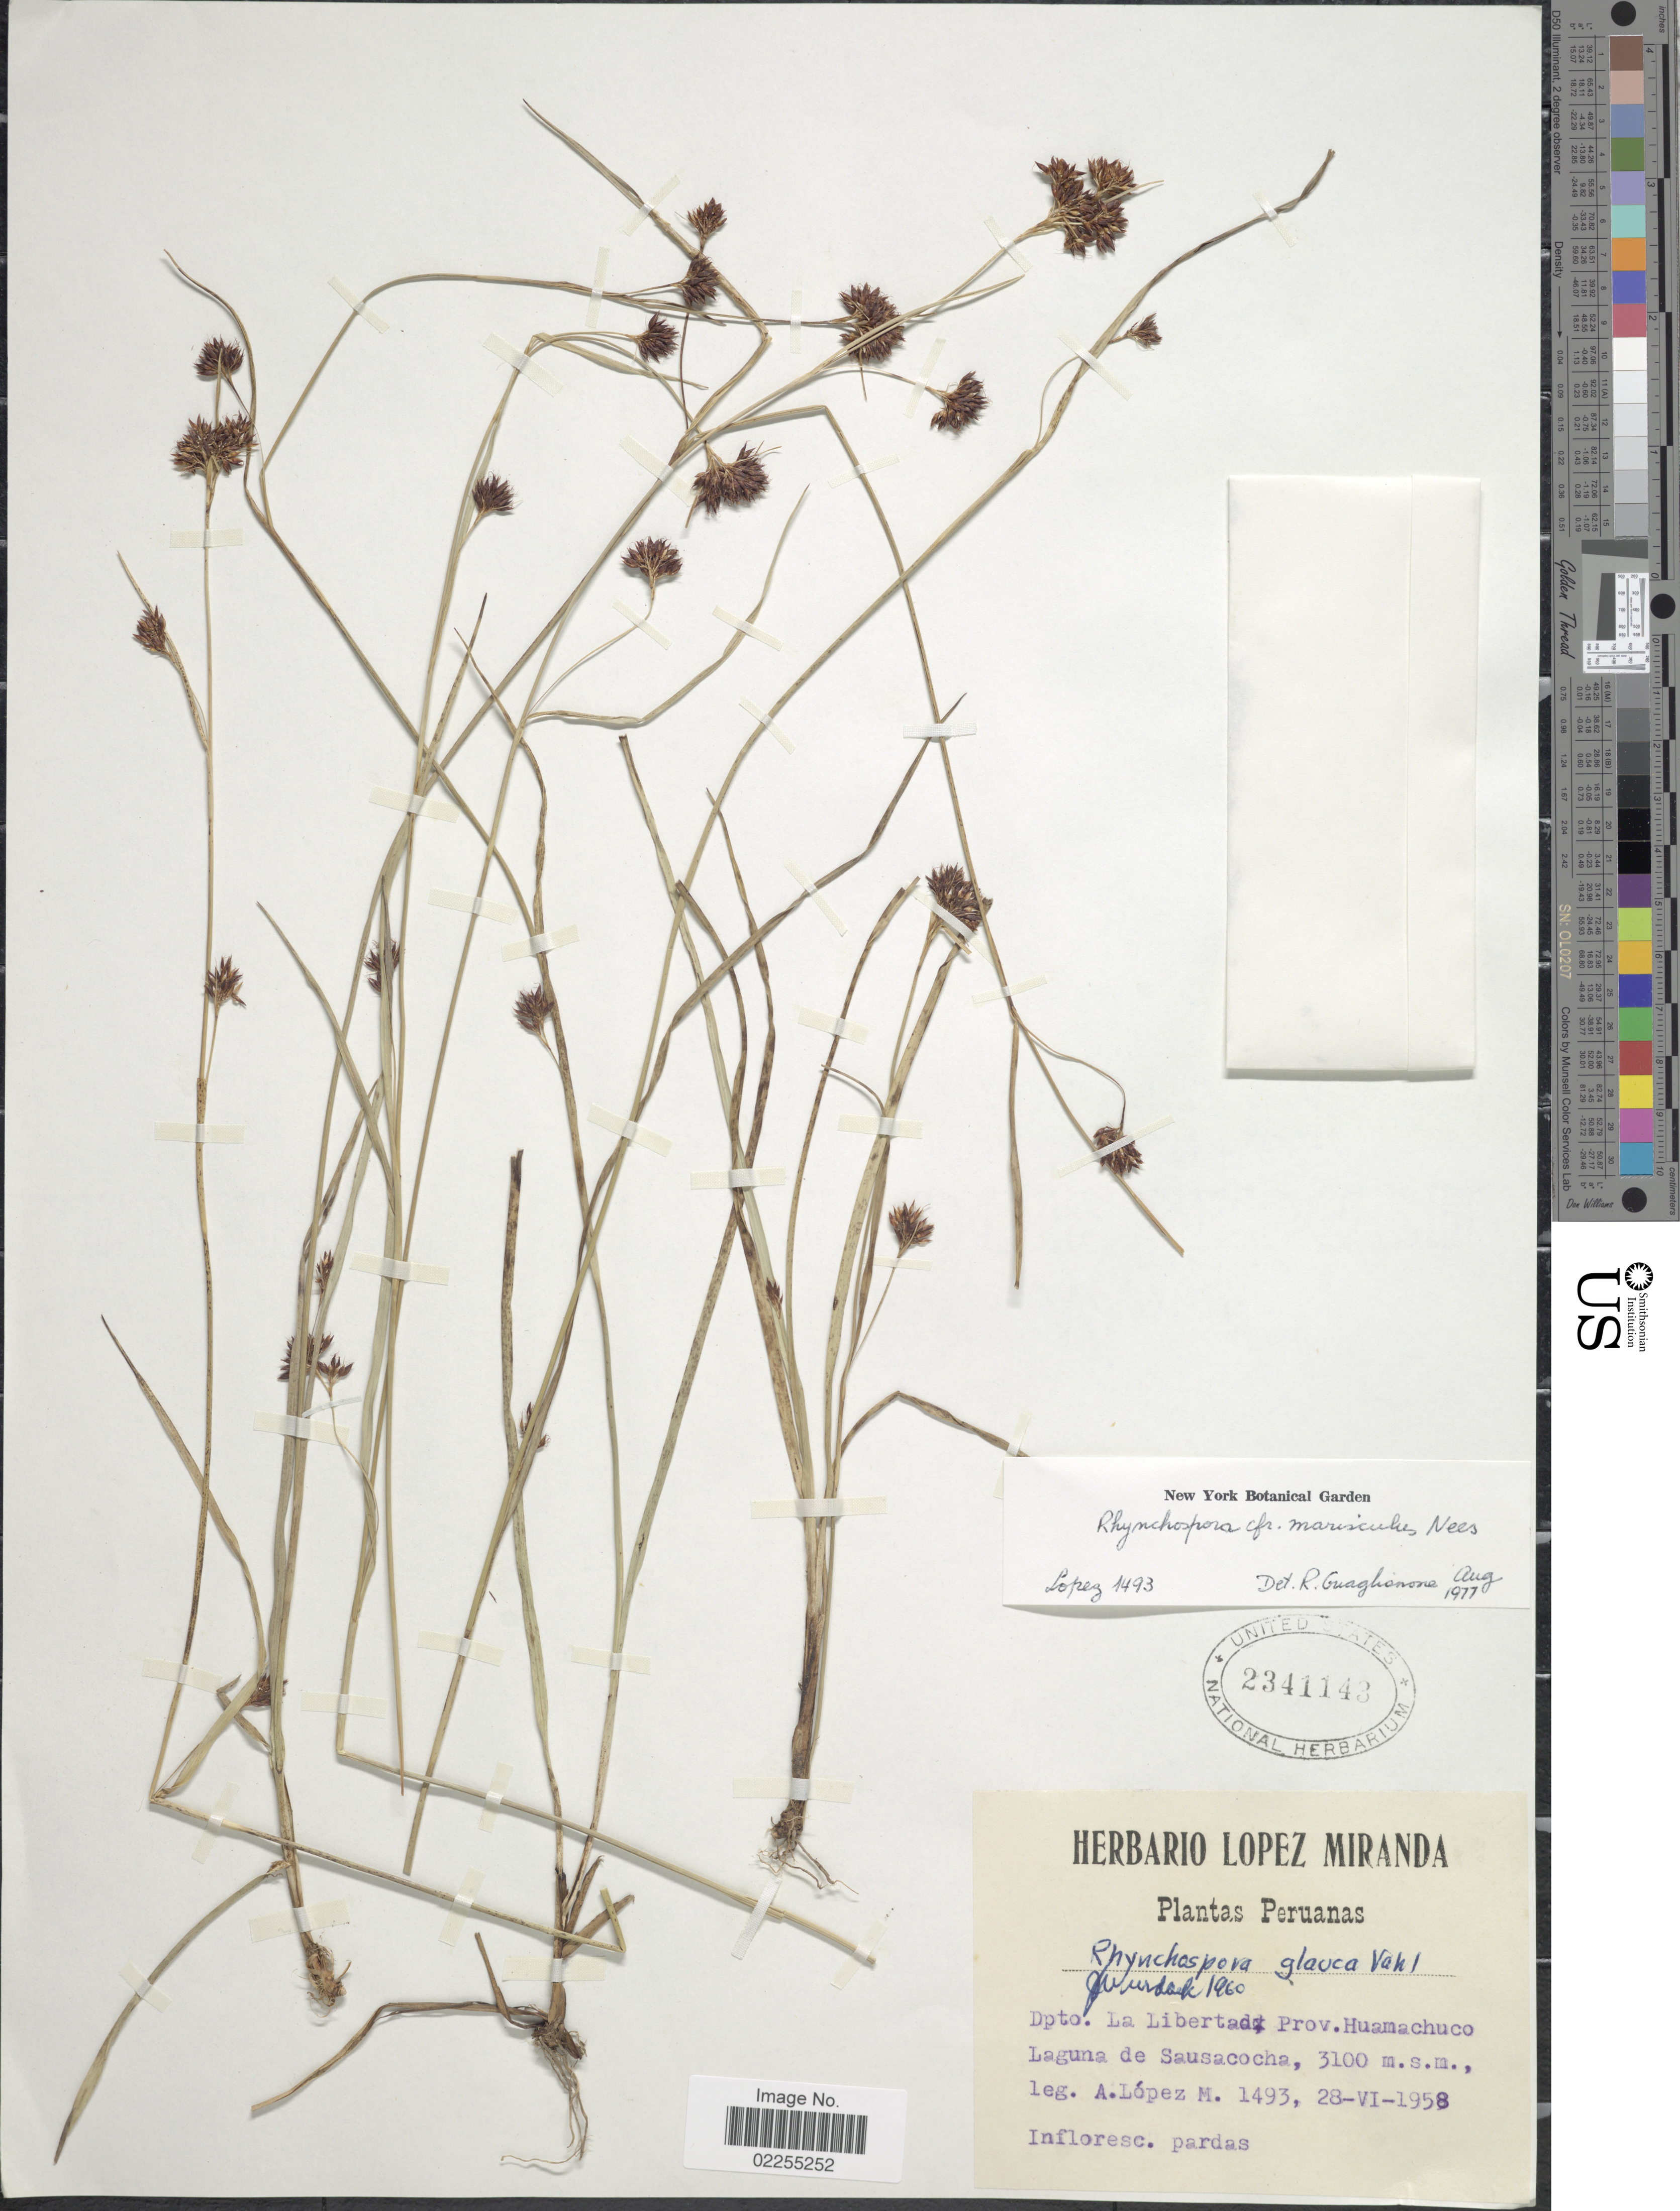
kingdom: Plantae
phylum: Tracheophyta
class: Liliopsida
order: Poales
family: Cyperaceae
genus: Rhynchospora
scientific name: Rhynchospora polyantha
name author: Steud.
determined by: Weber, P., (ICN), Universidade Federal do Rio Grande do Sul (BRAZIL)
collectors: A. López M.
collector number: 1493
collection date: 1958-06-28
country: Peru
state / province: La Libertad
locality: Dpto. La Libertad, Prov. Huamachuco. Laguna de Sausacocha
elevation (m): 3100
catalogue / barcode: US 2341143